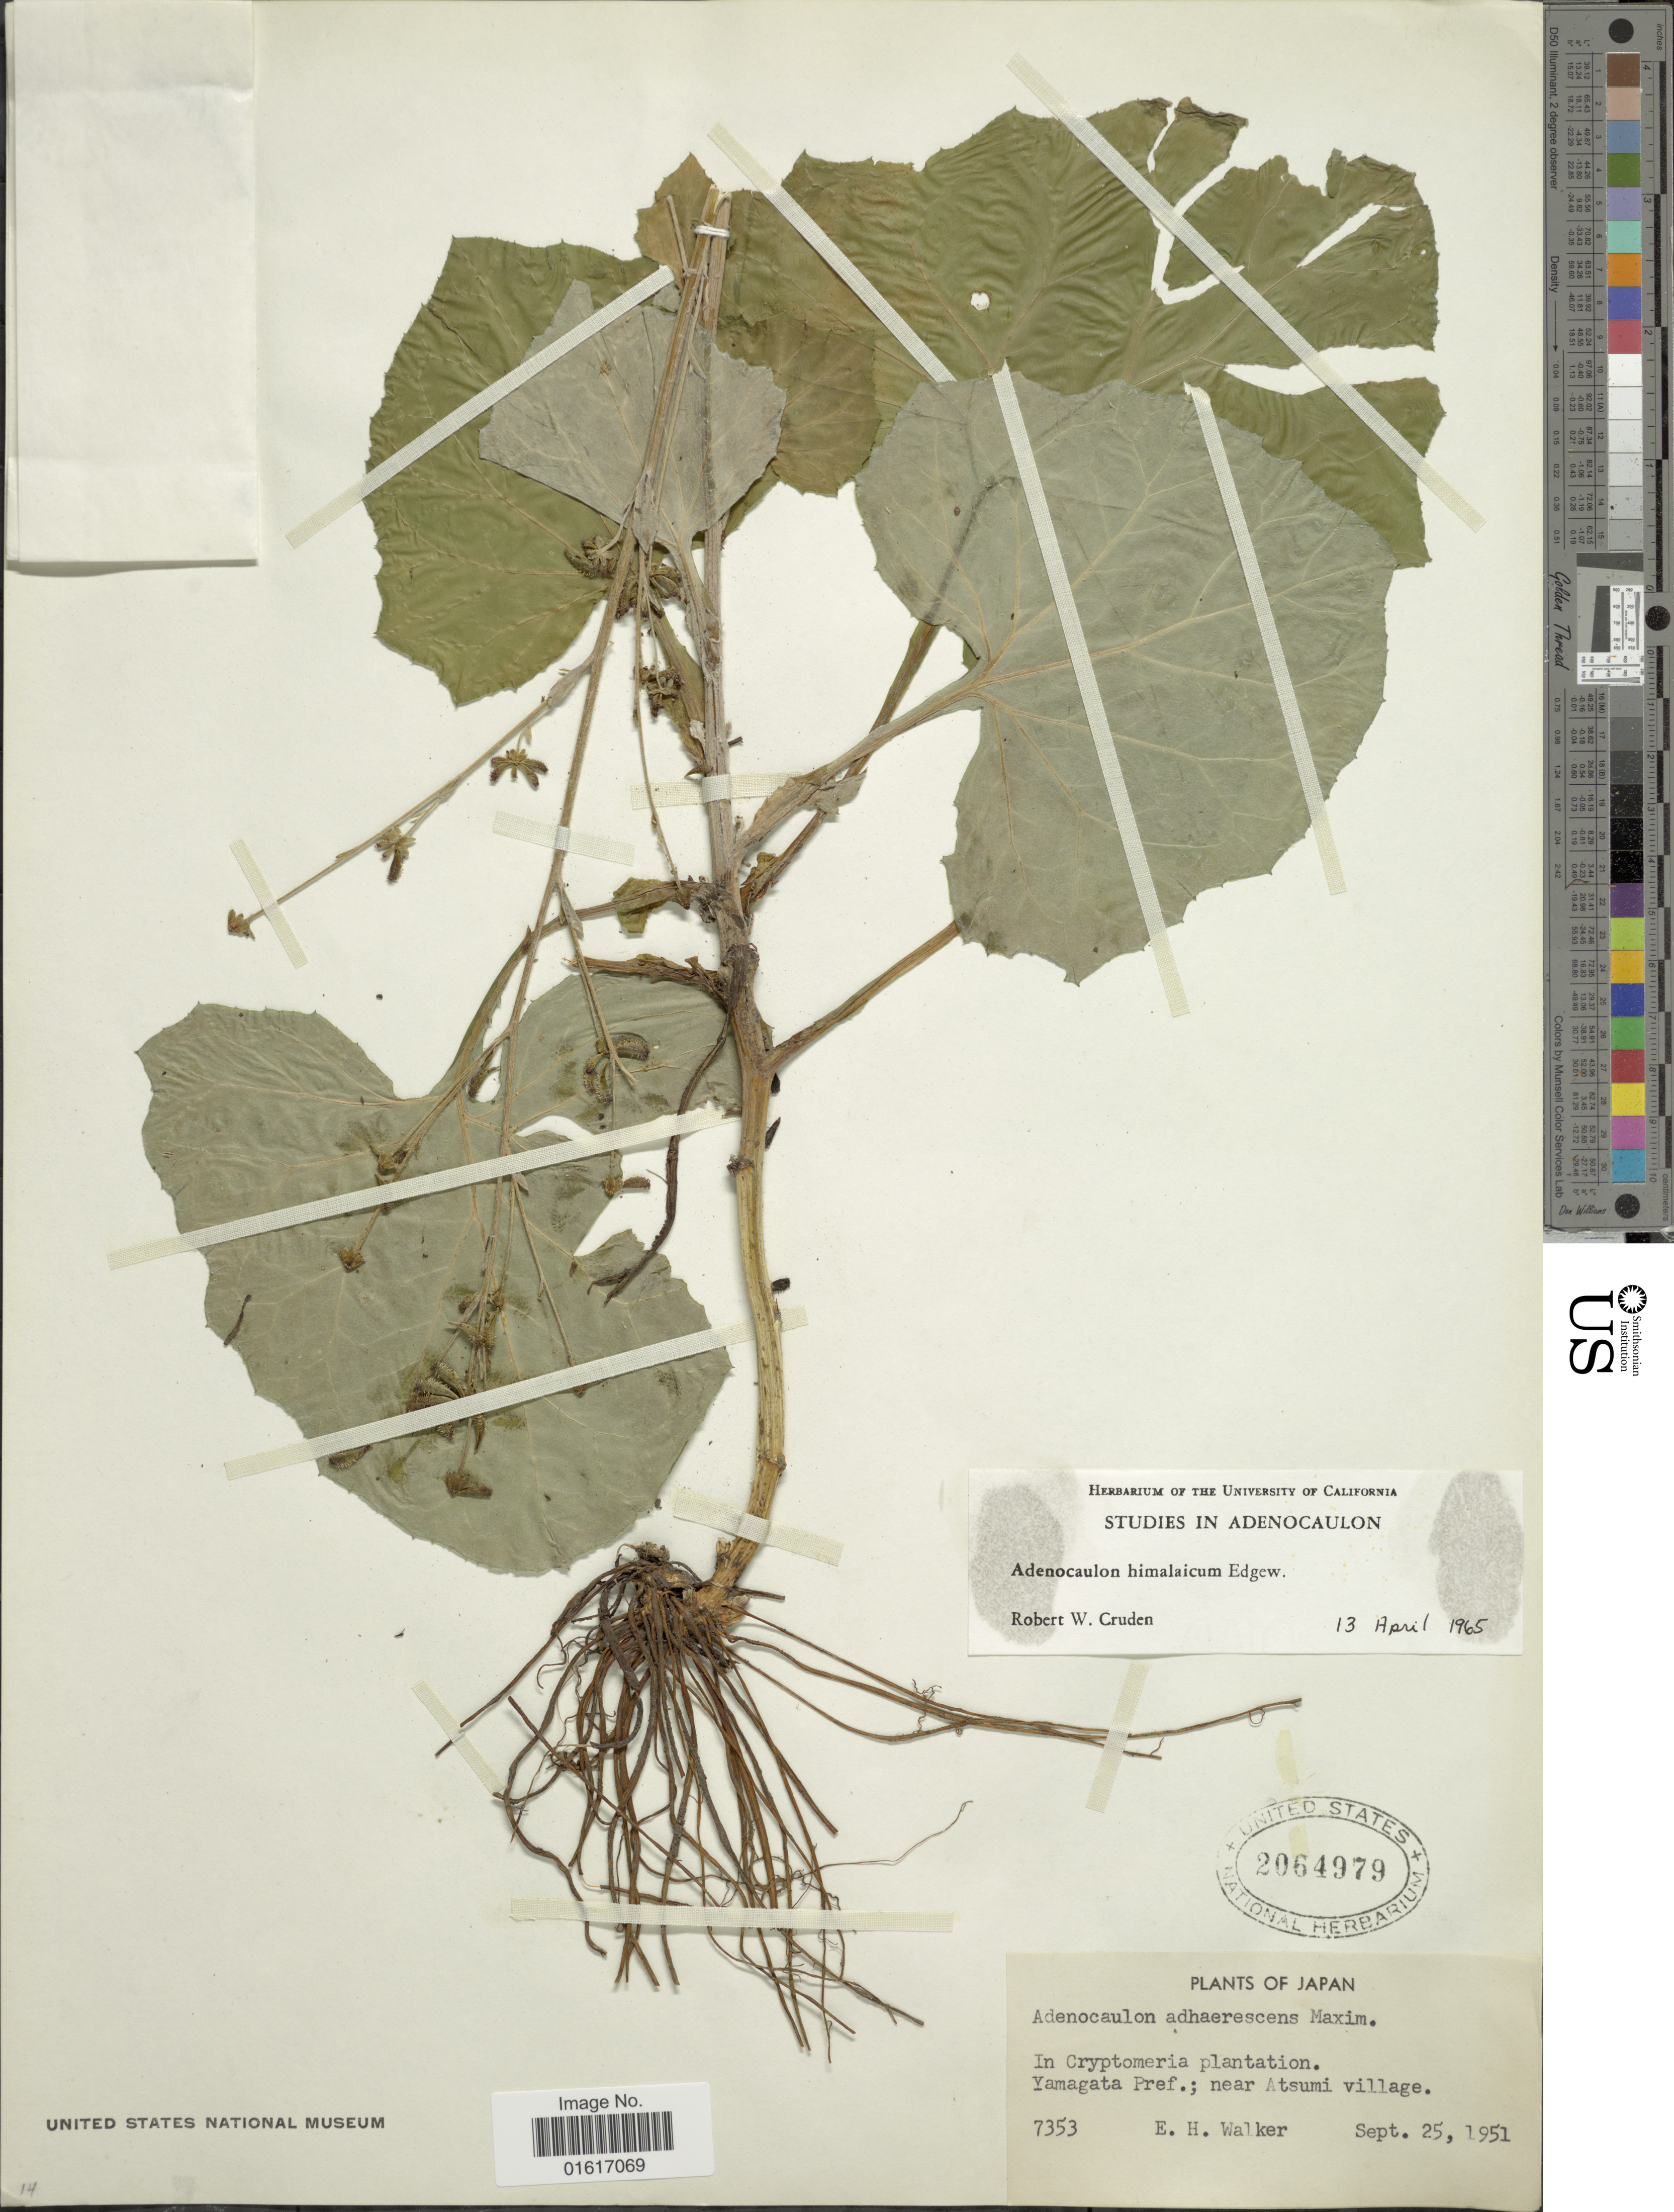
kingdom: Plantae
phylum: Tracheophyta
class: Magnoliopsida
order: Asterales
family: Asteraceae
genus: Adenocaulon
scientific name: Adenocaulon himalaicum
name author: Edgew.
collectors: E. H. Walker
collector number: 7353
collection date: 1951-09-25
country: Japan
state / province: Yamagata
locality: Near Atsumi village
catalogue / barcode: US 2064979